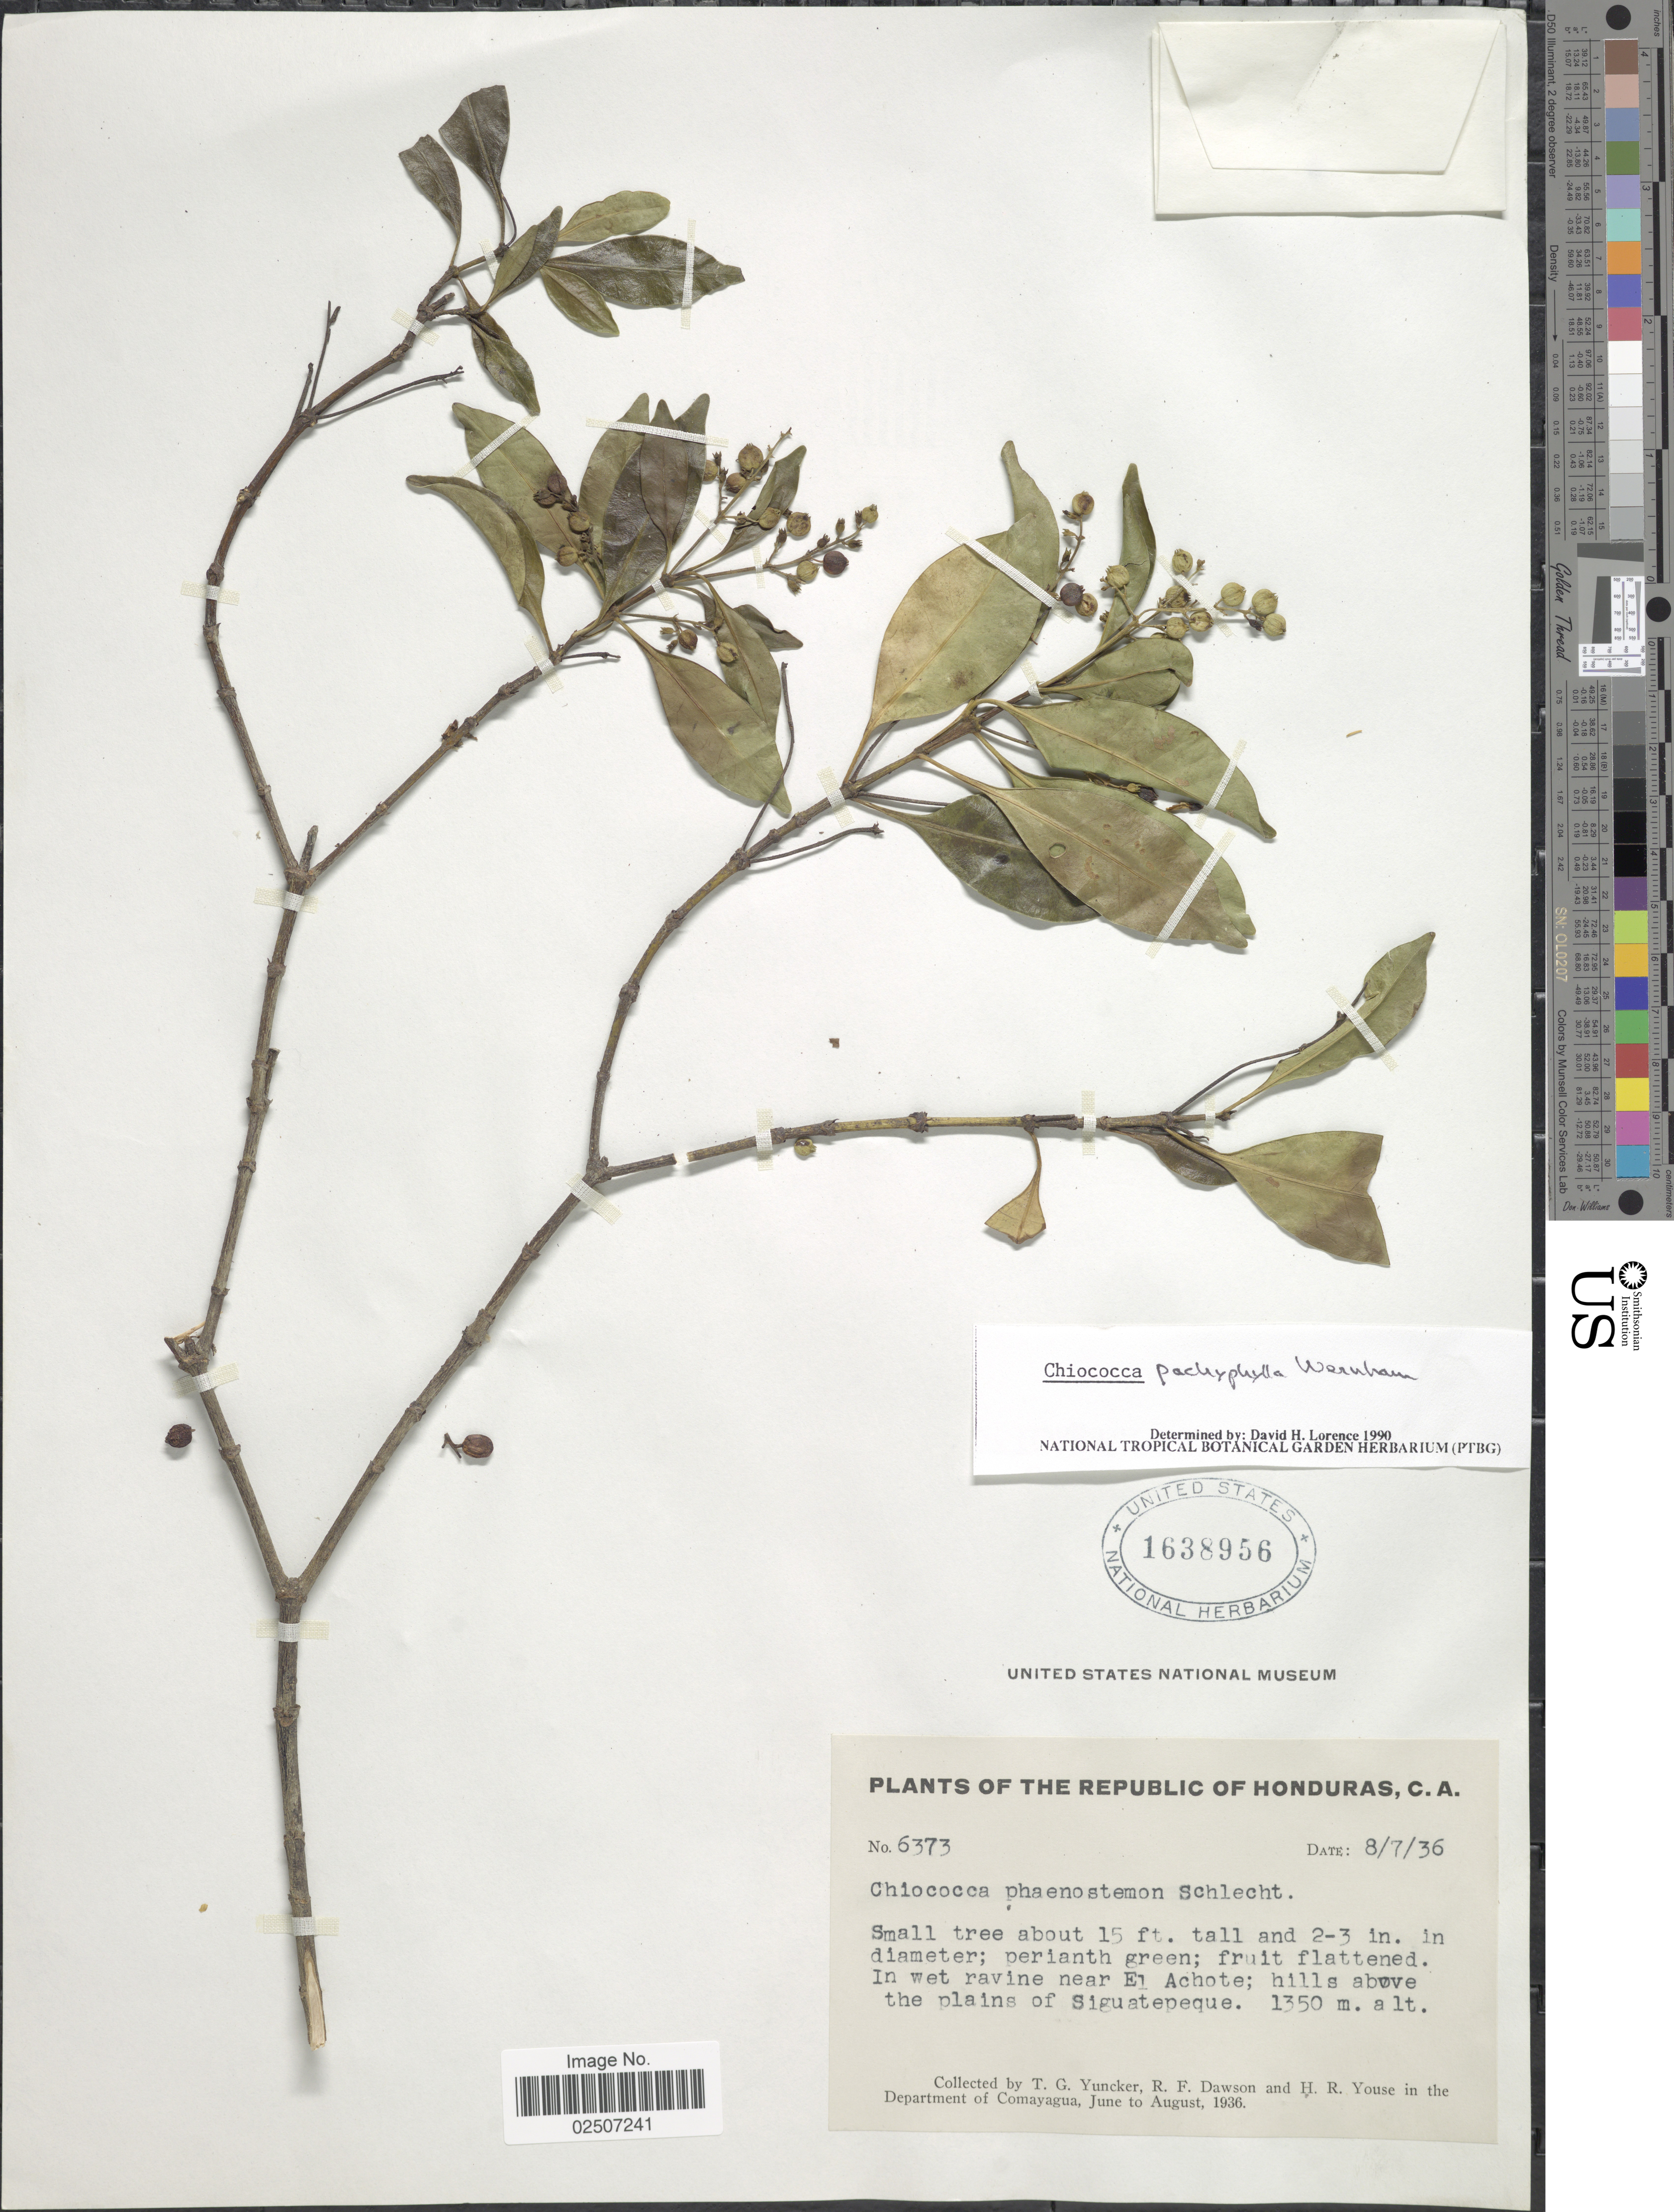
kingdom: Plantae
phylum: Tracheophyta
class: Magnoliopsida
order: Gentianales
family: Rubiaceae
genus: Chiococca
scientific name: Chiococca pachyphylla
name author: Wernham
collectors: T. G. Yuncker, R. F. Dawson & H. Youse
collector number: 6373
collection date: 1936-07-08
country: Honduras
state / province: Comayagua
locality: In wet ravine near El Achote; hills above the plains of Siguatepeque. Department of Comayagua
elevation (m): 1350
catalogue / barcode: US 1638956